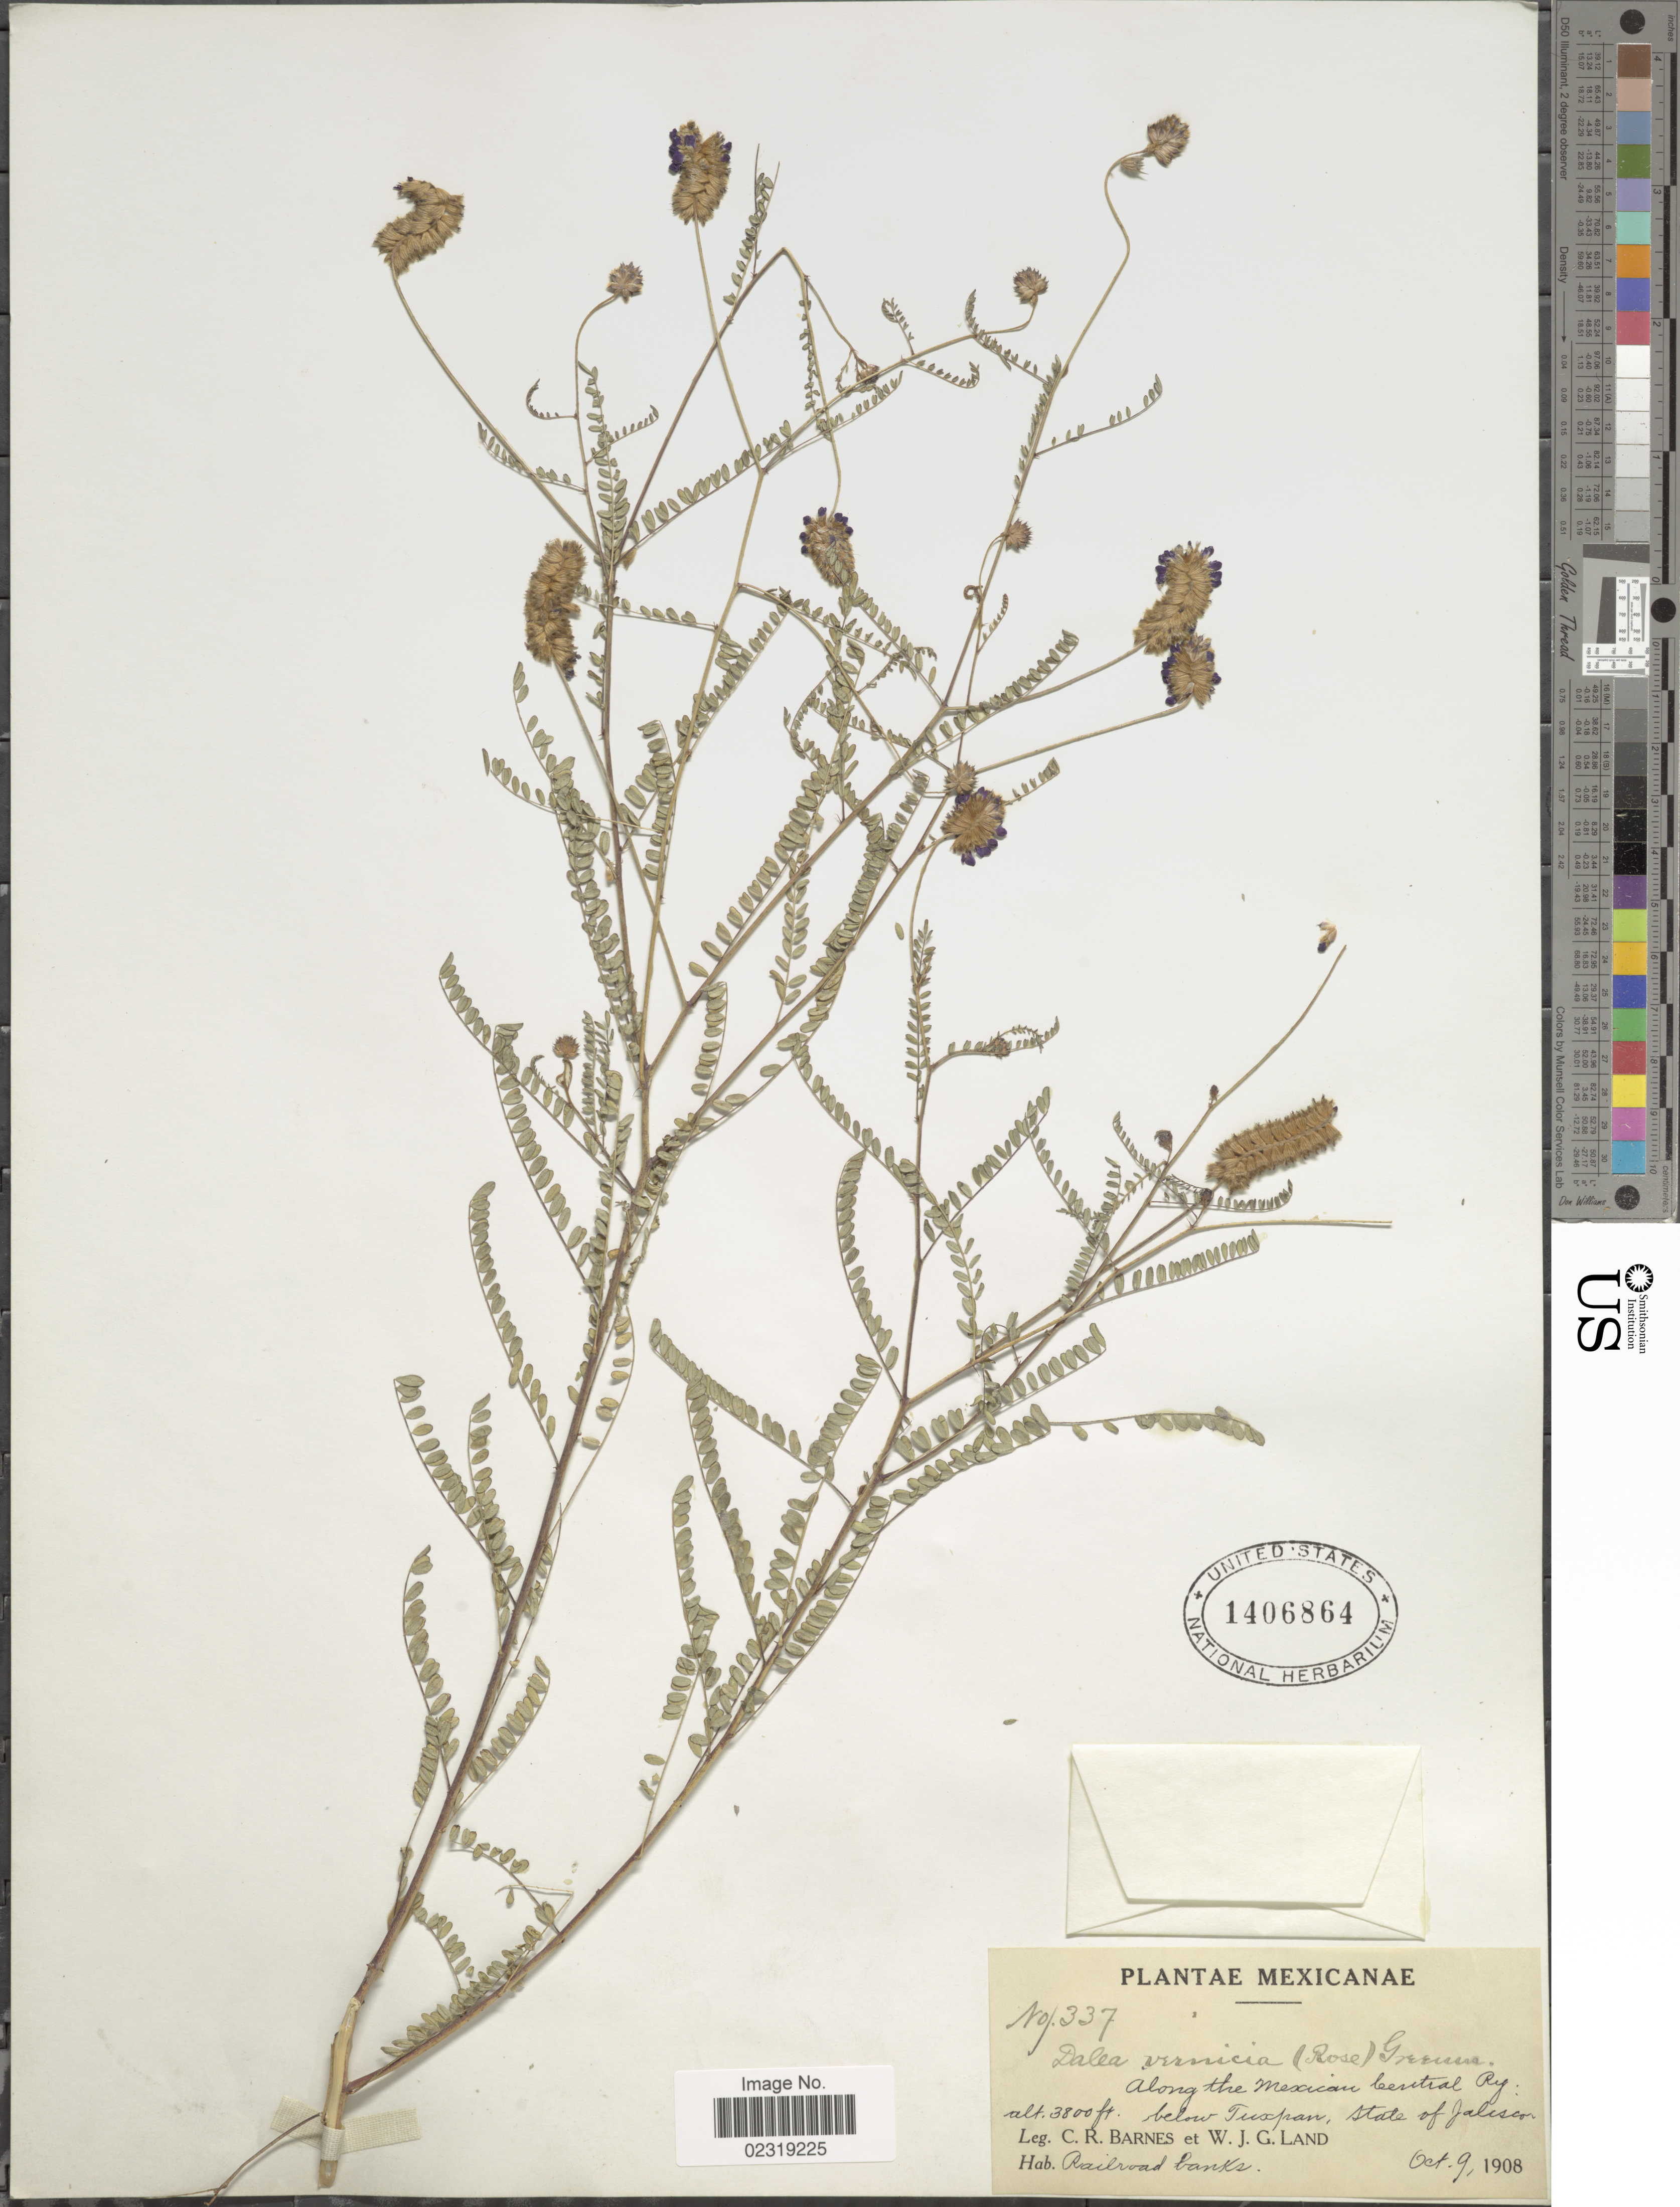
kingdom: Plantae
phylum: Tracheophyta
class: Magnoliopsida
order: Fabales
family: Fabaceae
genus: Dalea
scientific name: Dalea foliolosa var. citrina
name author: (Aiton) Barneby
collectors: C. R. Barnes & W. J. G. Land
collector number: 337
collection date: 1908-10-09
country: Mexico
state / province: Jalisco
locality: Along the Mexican Central Reg.: below Tuxpan, State of Jalisco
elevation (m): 1158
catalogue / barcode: US 1406864